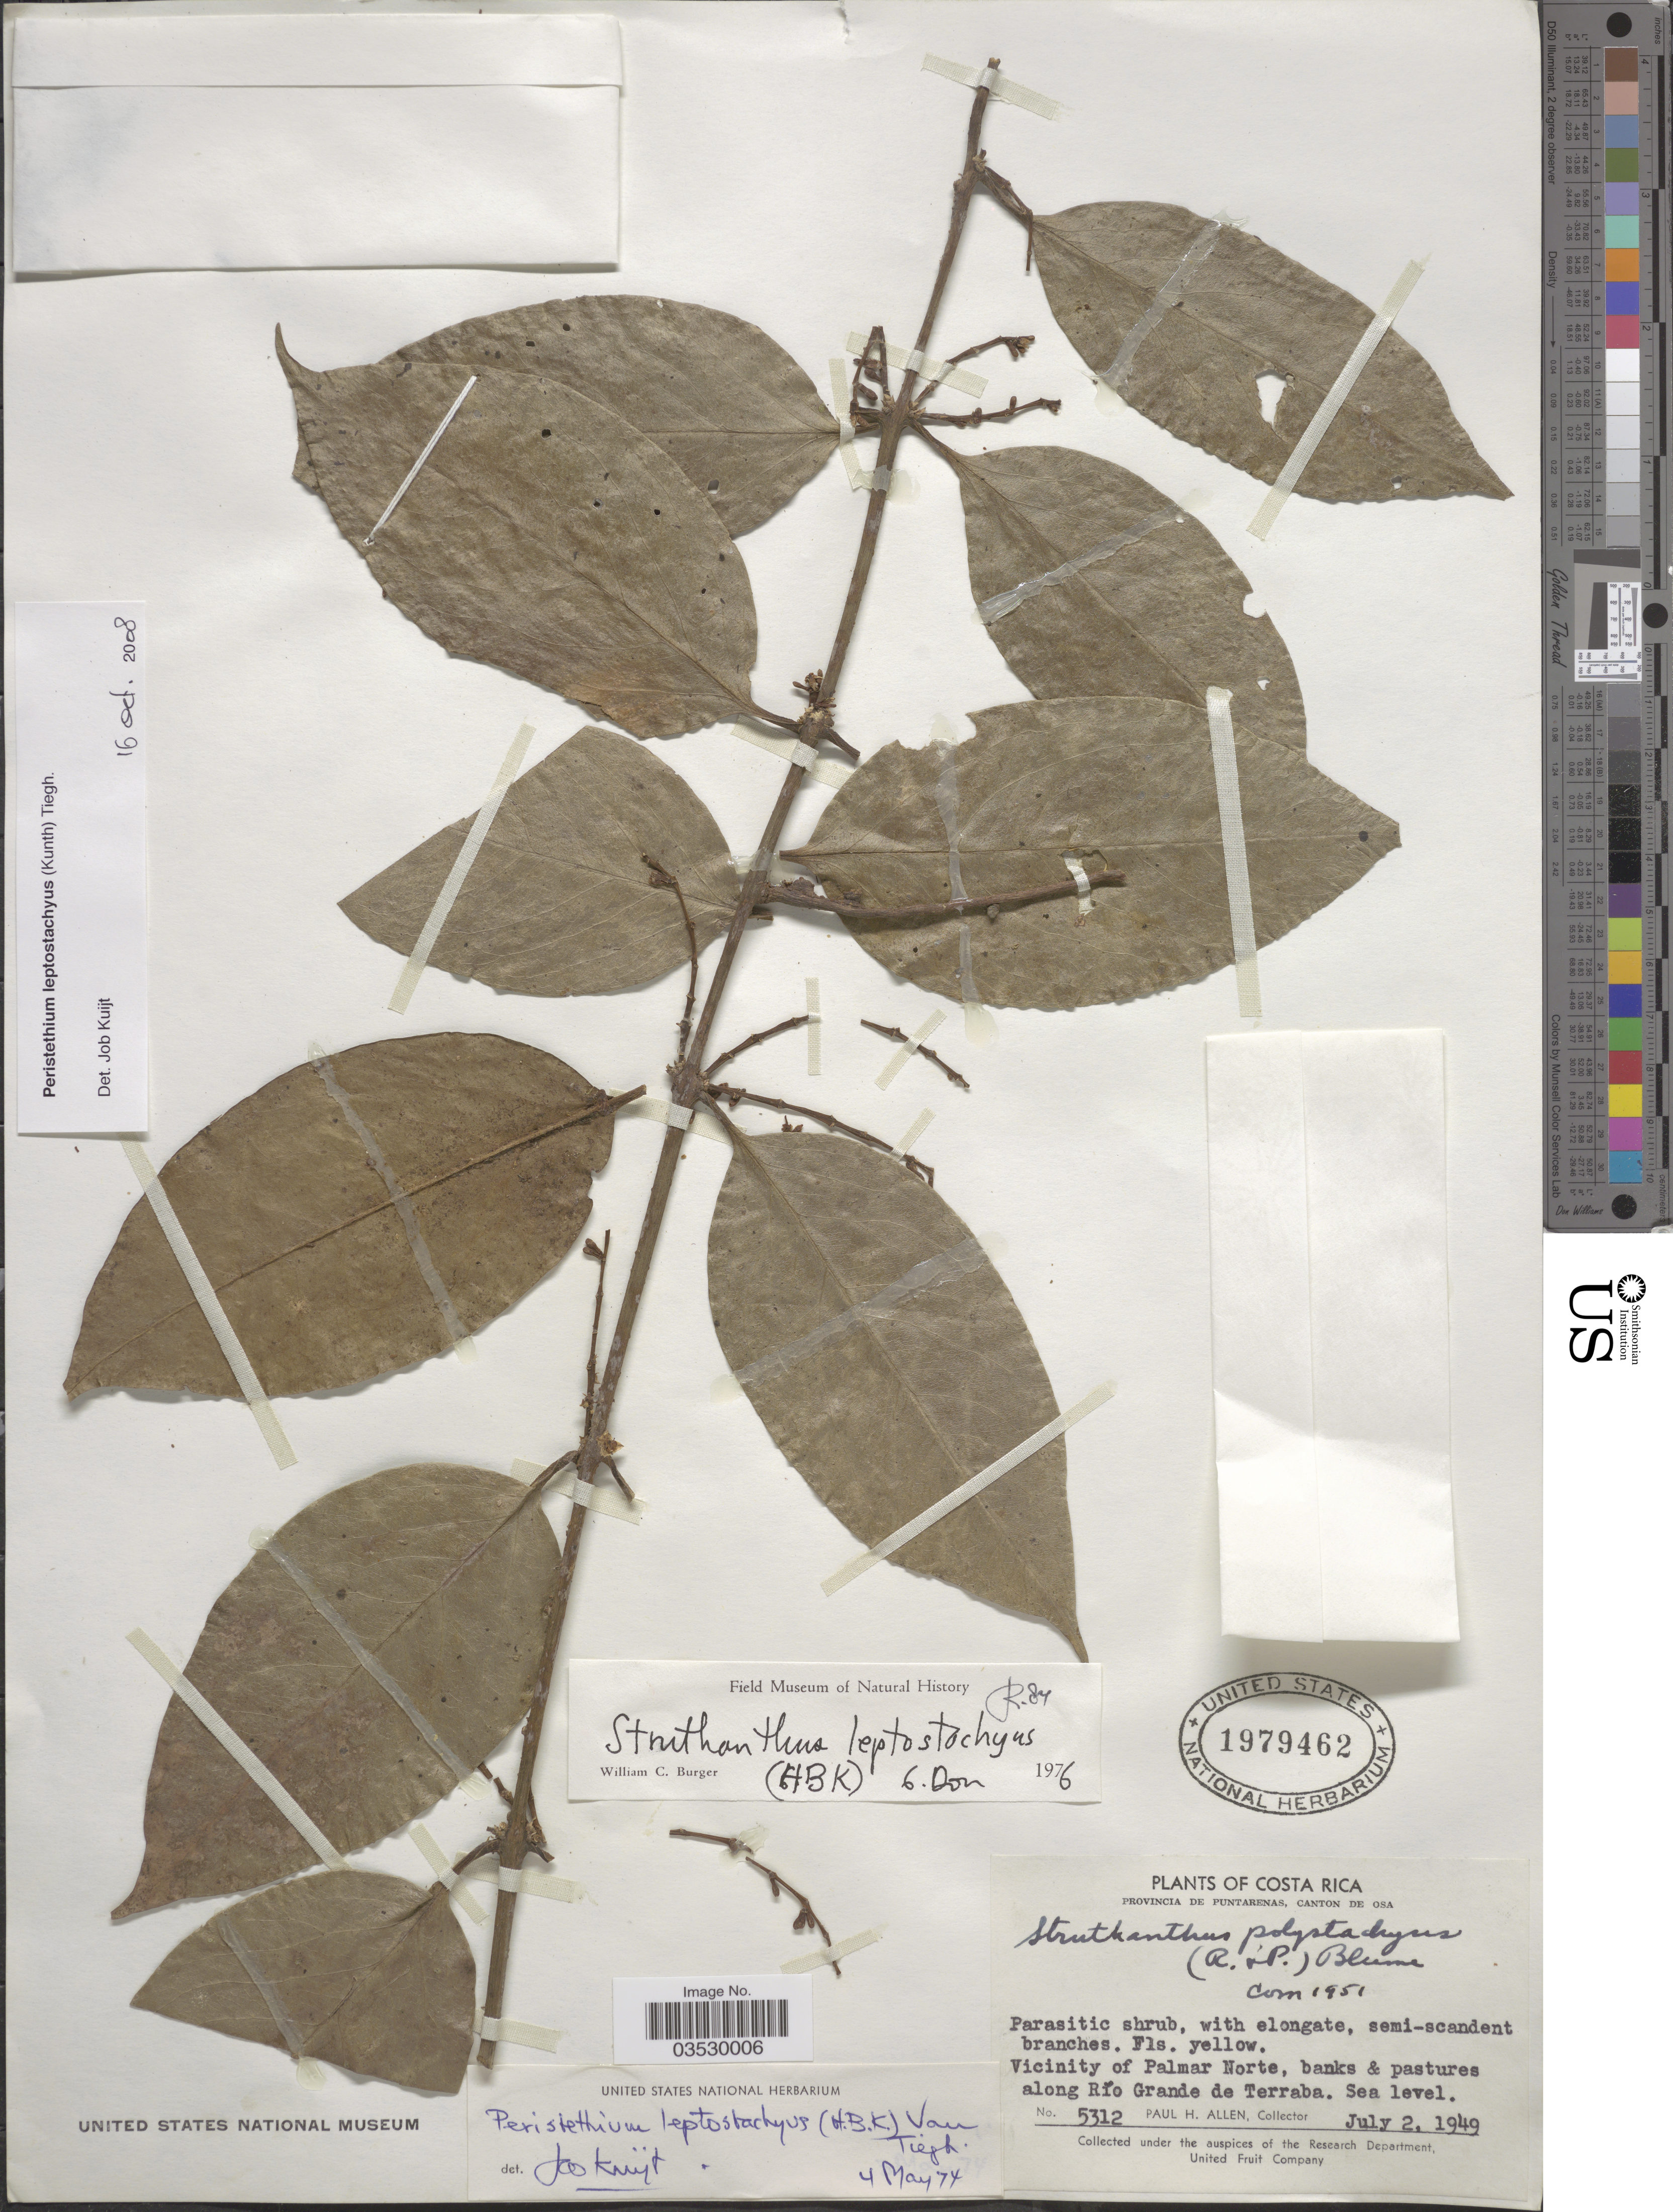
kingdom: Plantae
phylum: Tracheophyta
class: Magnoliopsida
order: Santalales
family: Loranthaceae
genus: Struthanthus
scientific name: Struthanthus leptostachyus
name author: Kunth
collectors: P. H. Allen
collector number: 5312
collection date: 1949-07-02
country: Costa Rica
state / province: Puntarenas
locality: Canton de Osa. Vicinity of Palmar Norte, banks & pastures along Río Grande de Terraba.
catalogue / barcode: US 1979462